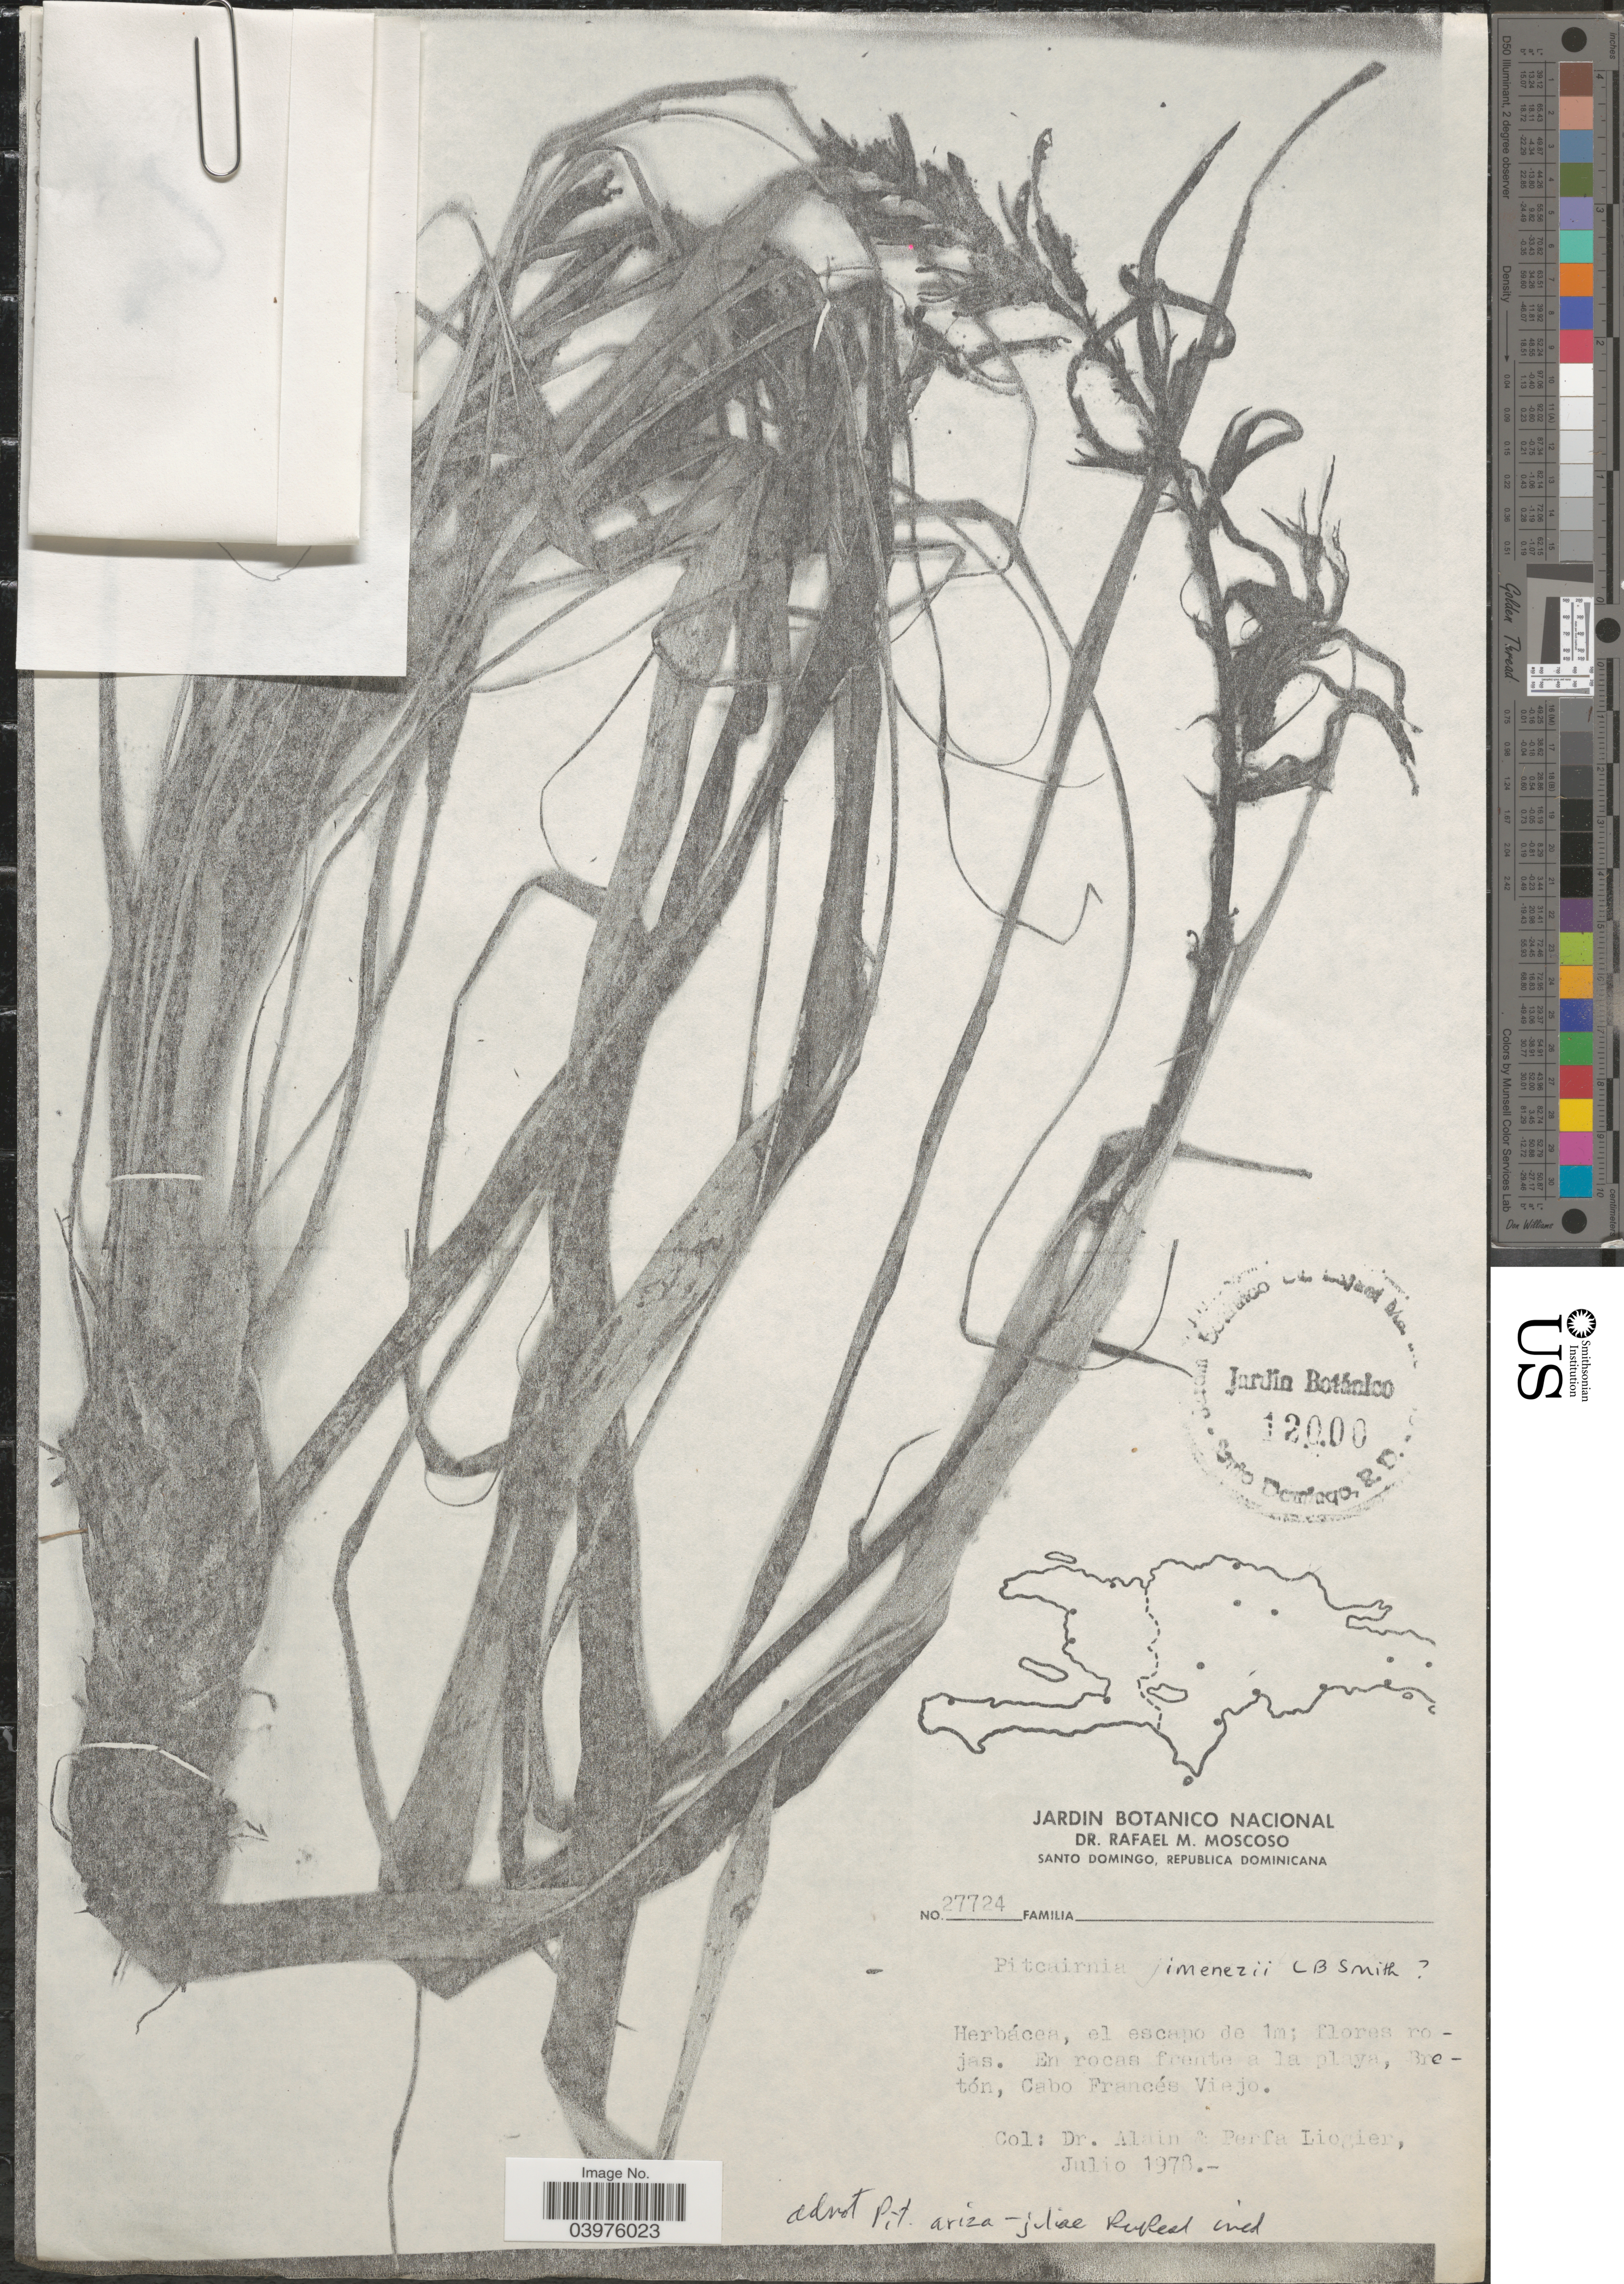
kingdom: Plantae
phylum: Tracheophyta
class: Liliopsida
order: Poales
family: Bromeliaceae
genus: Pitcairnia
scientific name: Pitcairnia fuertesii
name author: Mez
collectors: Alain & P. Liogier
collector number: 27724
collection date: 1978-07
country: Dominican Republic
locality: En rocas frente a la playa, Bretón, Cabo Francés Viejo.